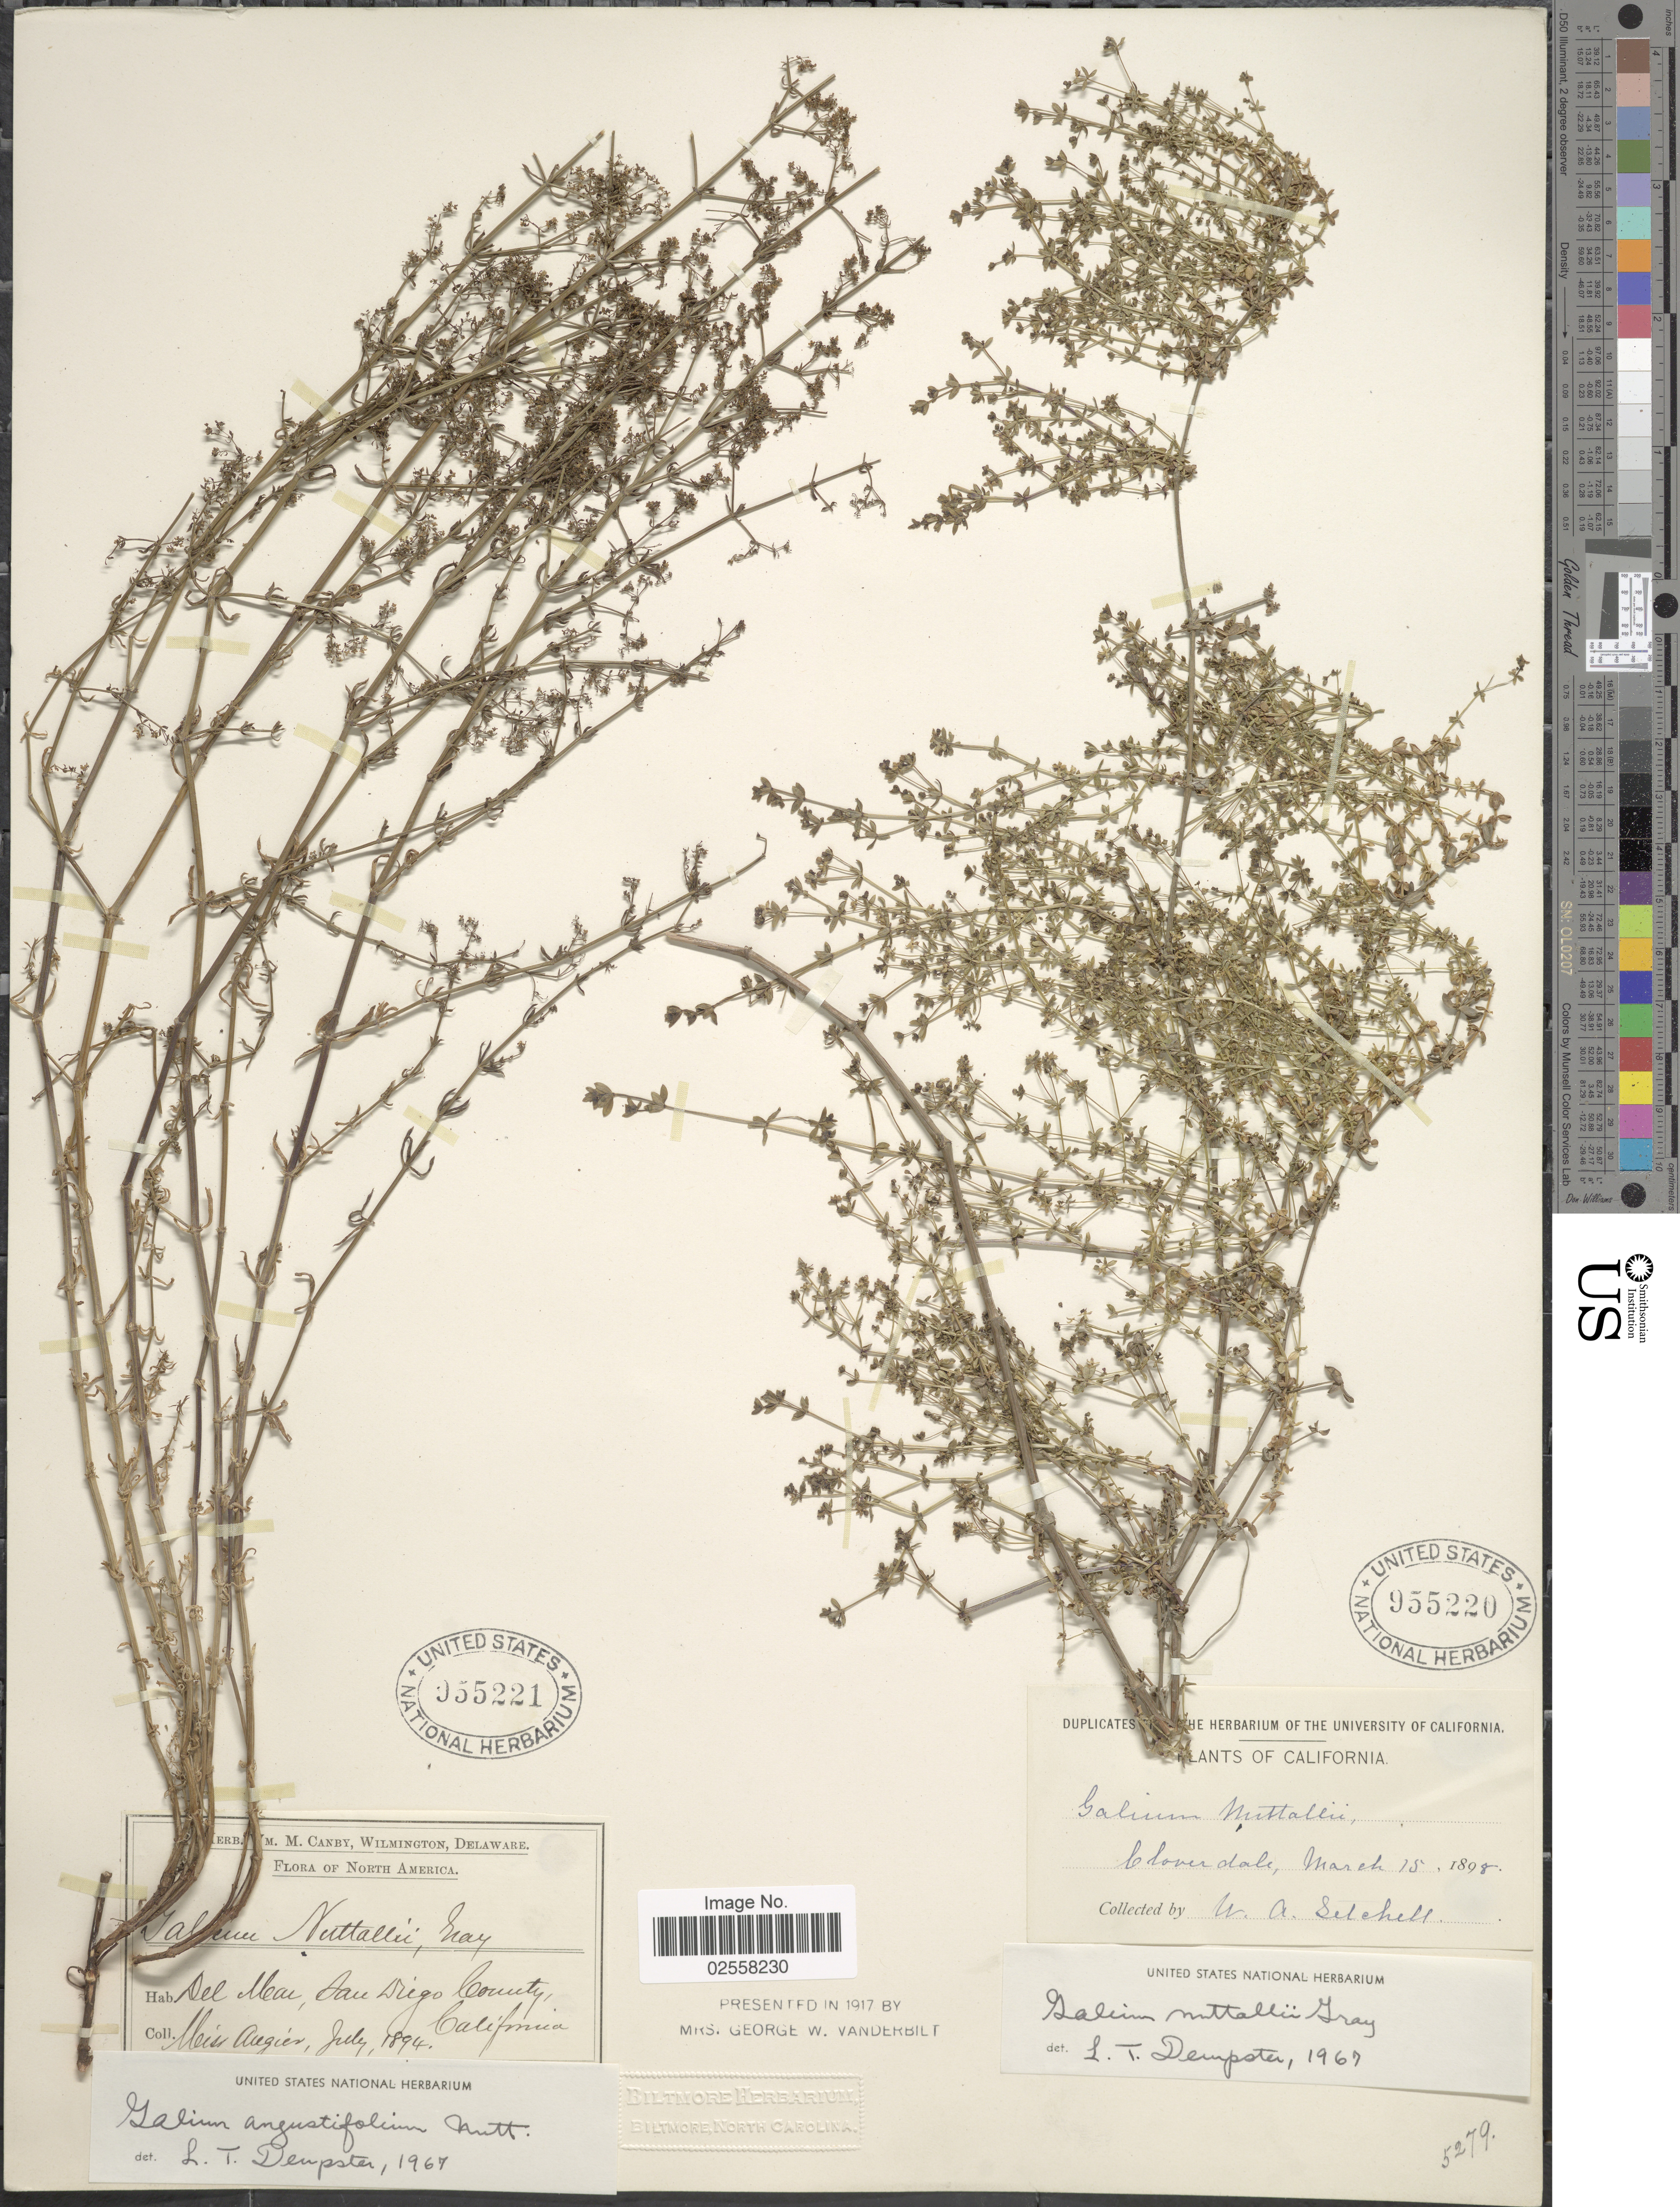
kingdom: Plantae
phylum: Tracheophyta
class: Magnoliopsida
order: Gentianales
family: Rubiaceae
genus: Galium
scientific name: Galium nuttallii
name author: A. Gray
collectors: W. Setchell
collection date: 1898-03-15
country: United States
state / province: California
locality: Cloverdale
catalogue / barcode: US 955220-2